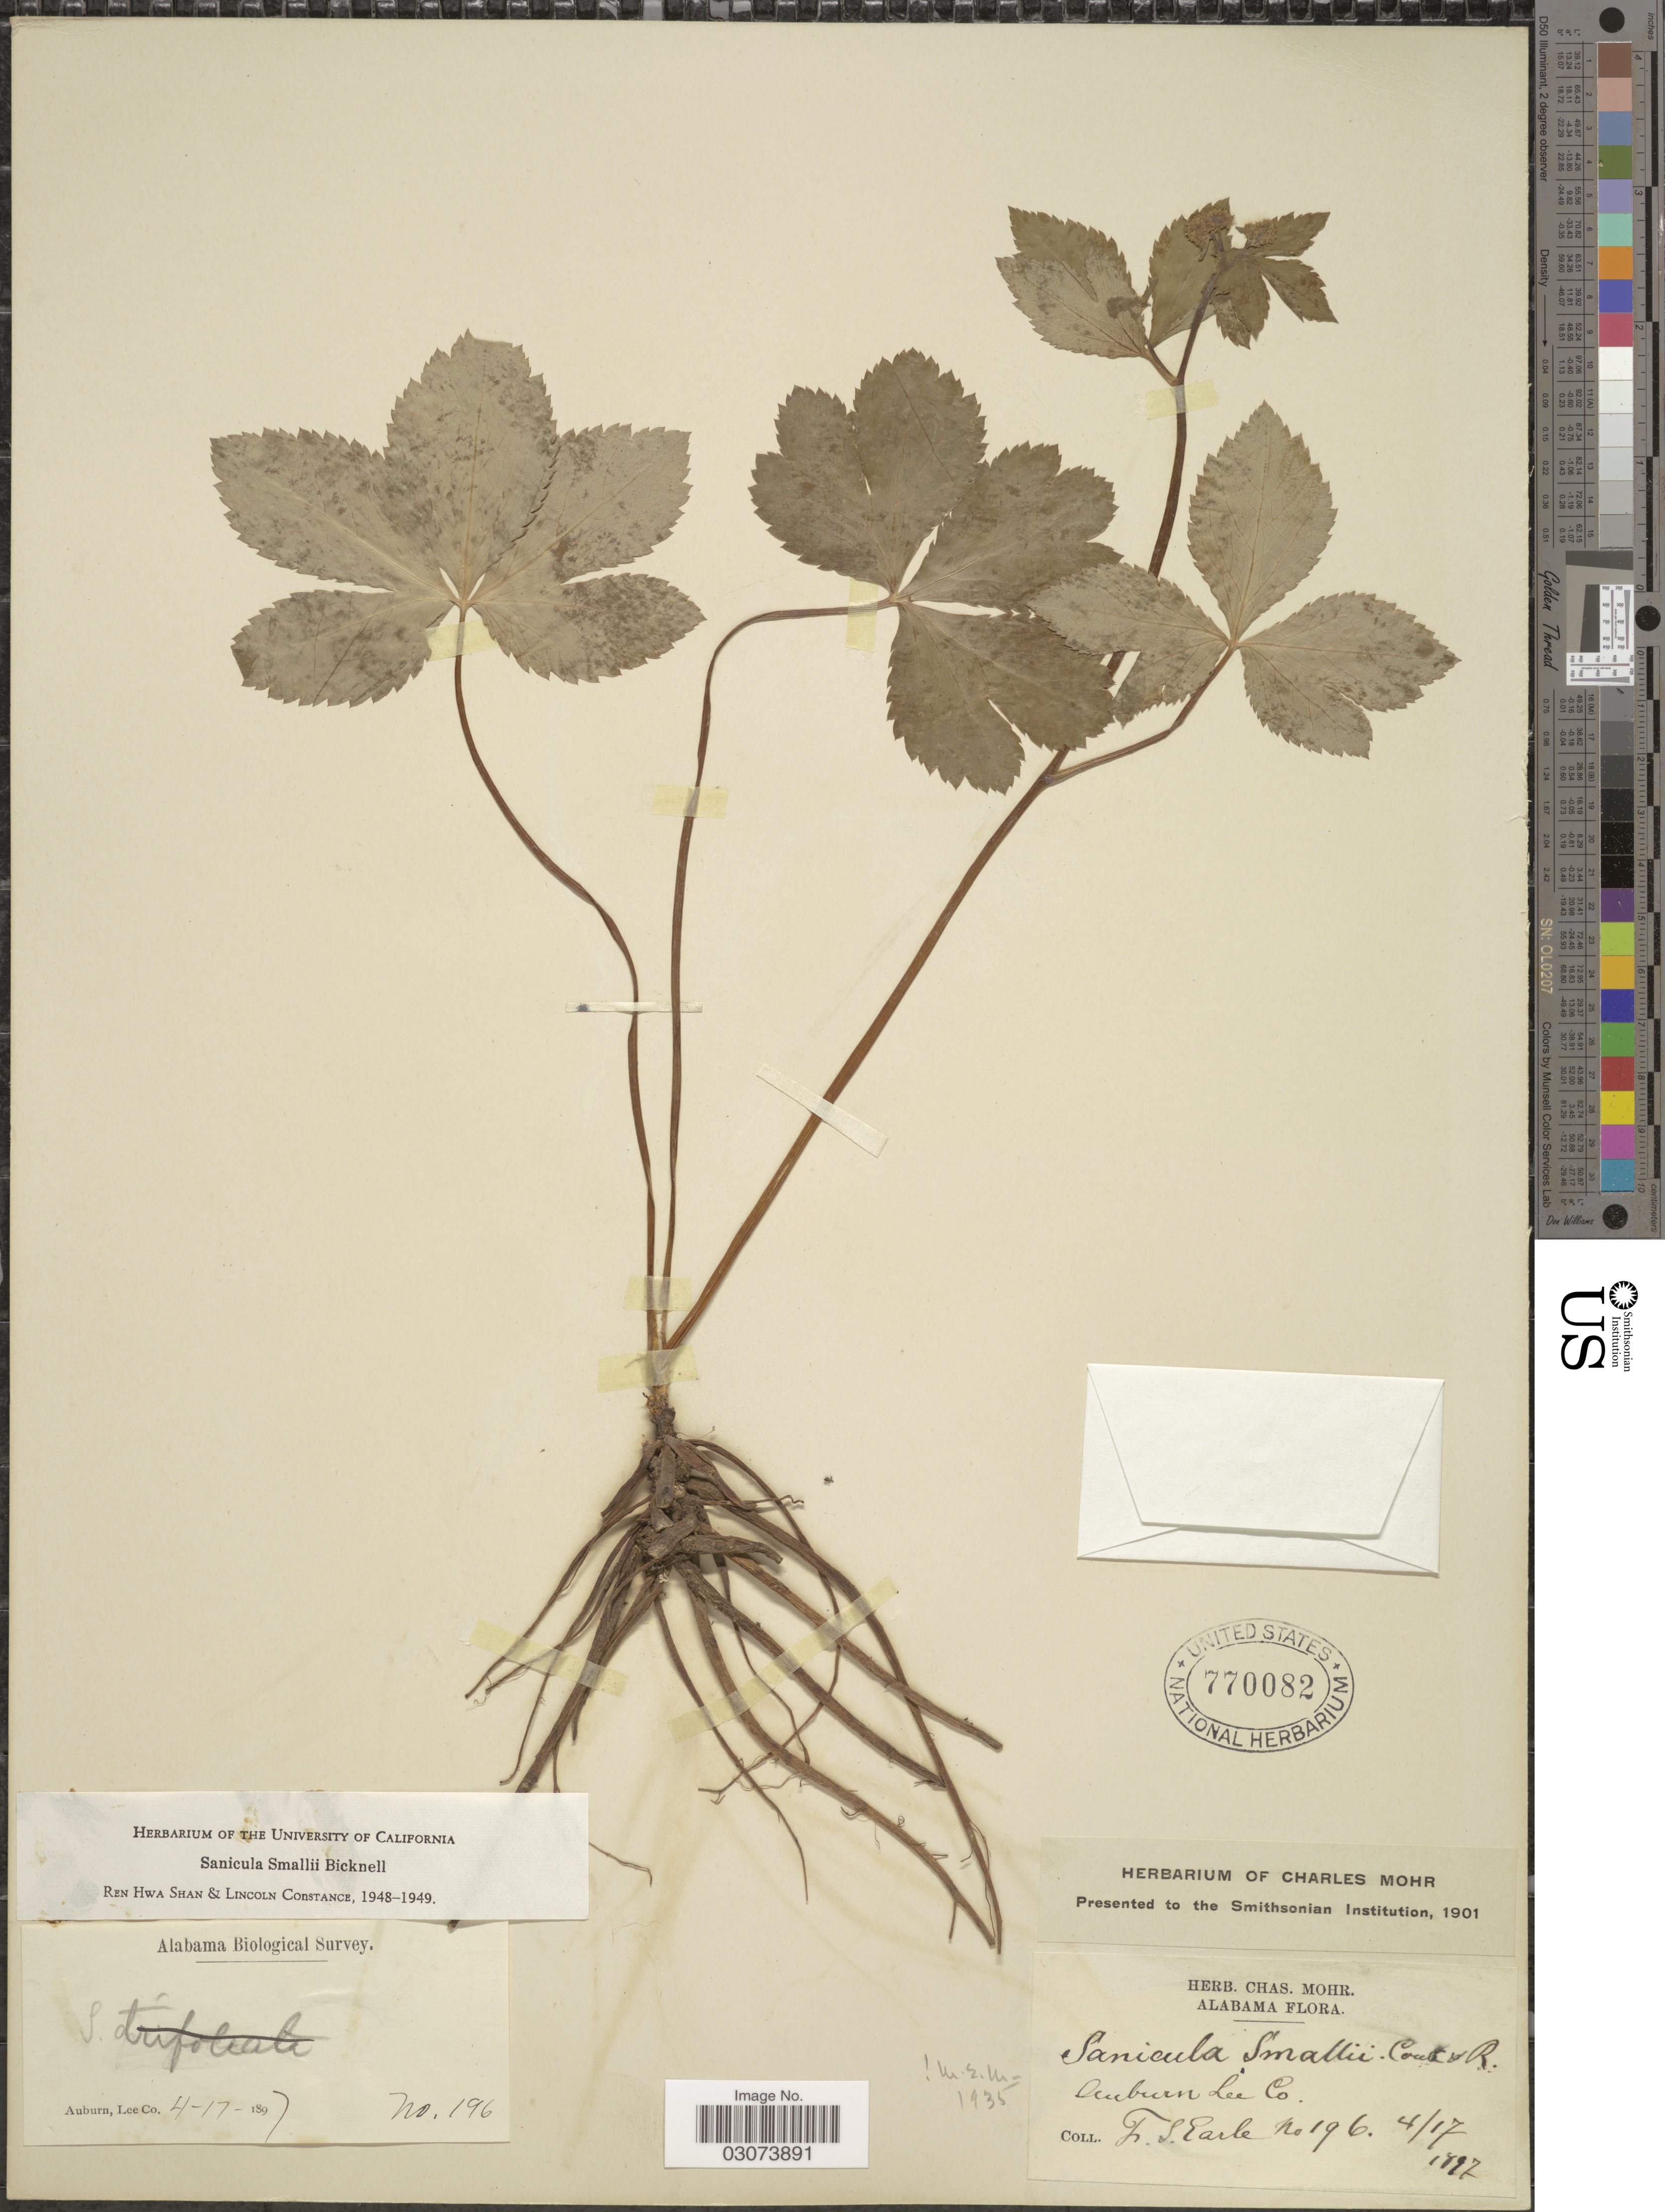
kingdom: Plantae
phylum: Tracheophyta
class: Magnoliopsida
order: Apiales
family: Apiaceae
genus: Sanicula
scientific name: Sanicula smallii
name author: E.P. Bicknell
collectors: F. S. Earle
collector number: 196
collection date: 1897-04-17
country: United States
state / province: Alabama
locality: Auburn Lee Co.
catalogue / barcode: US 770082